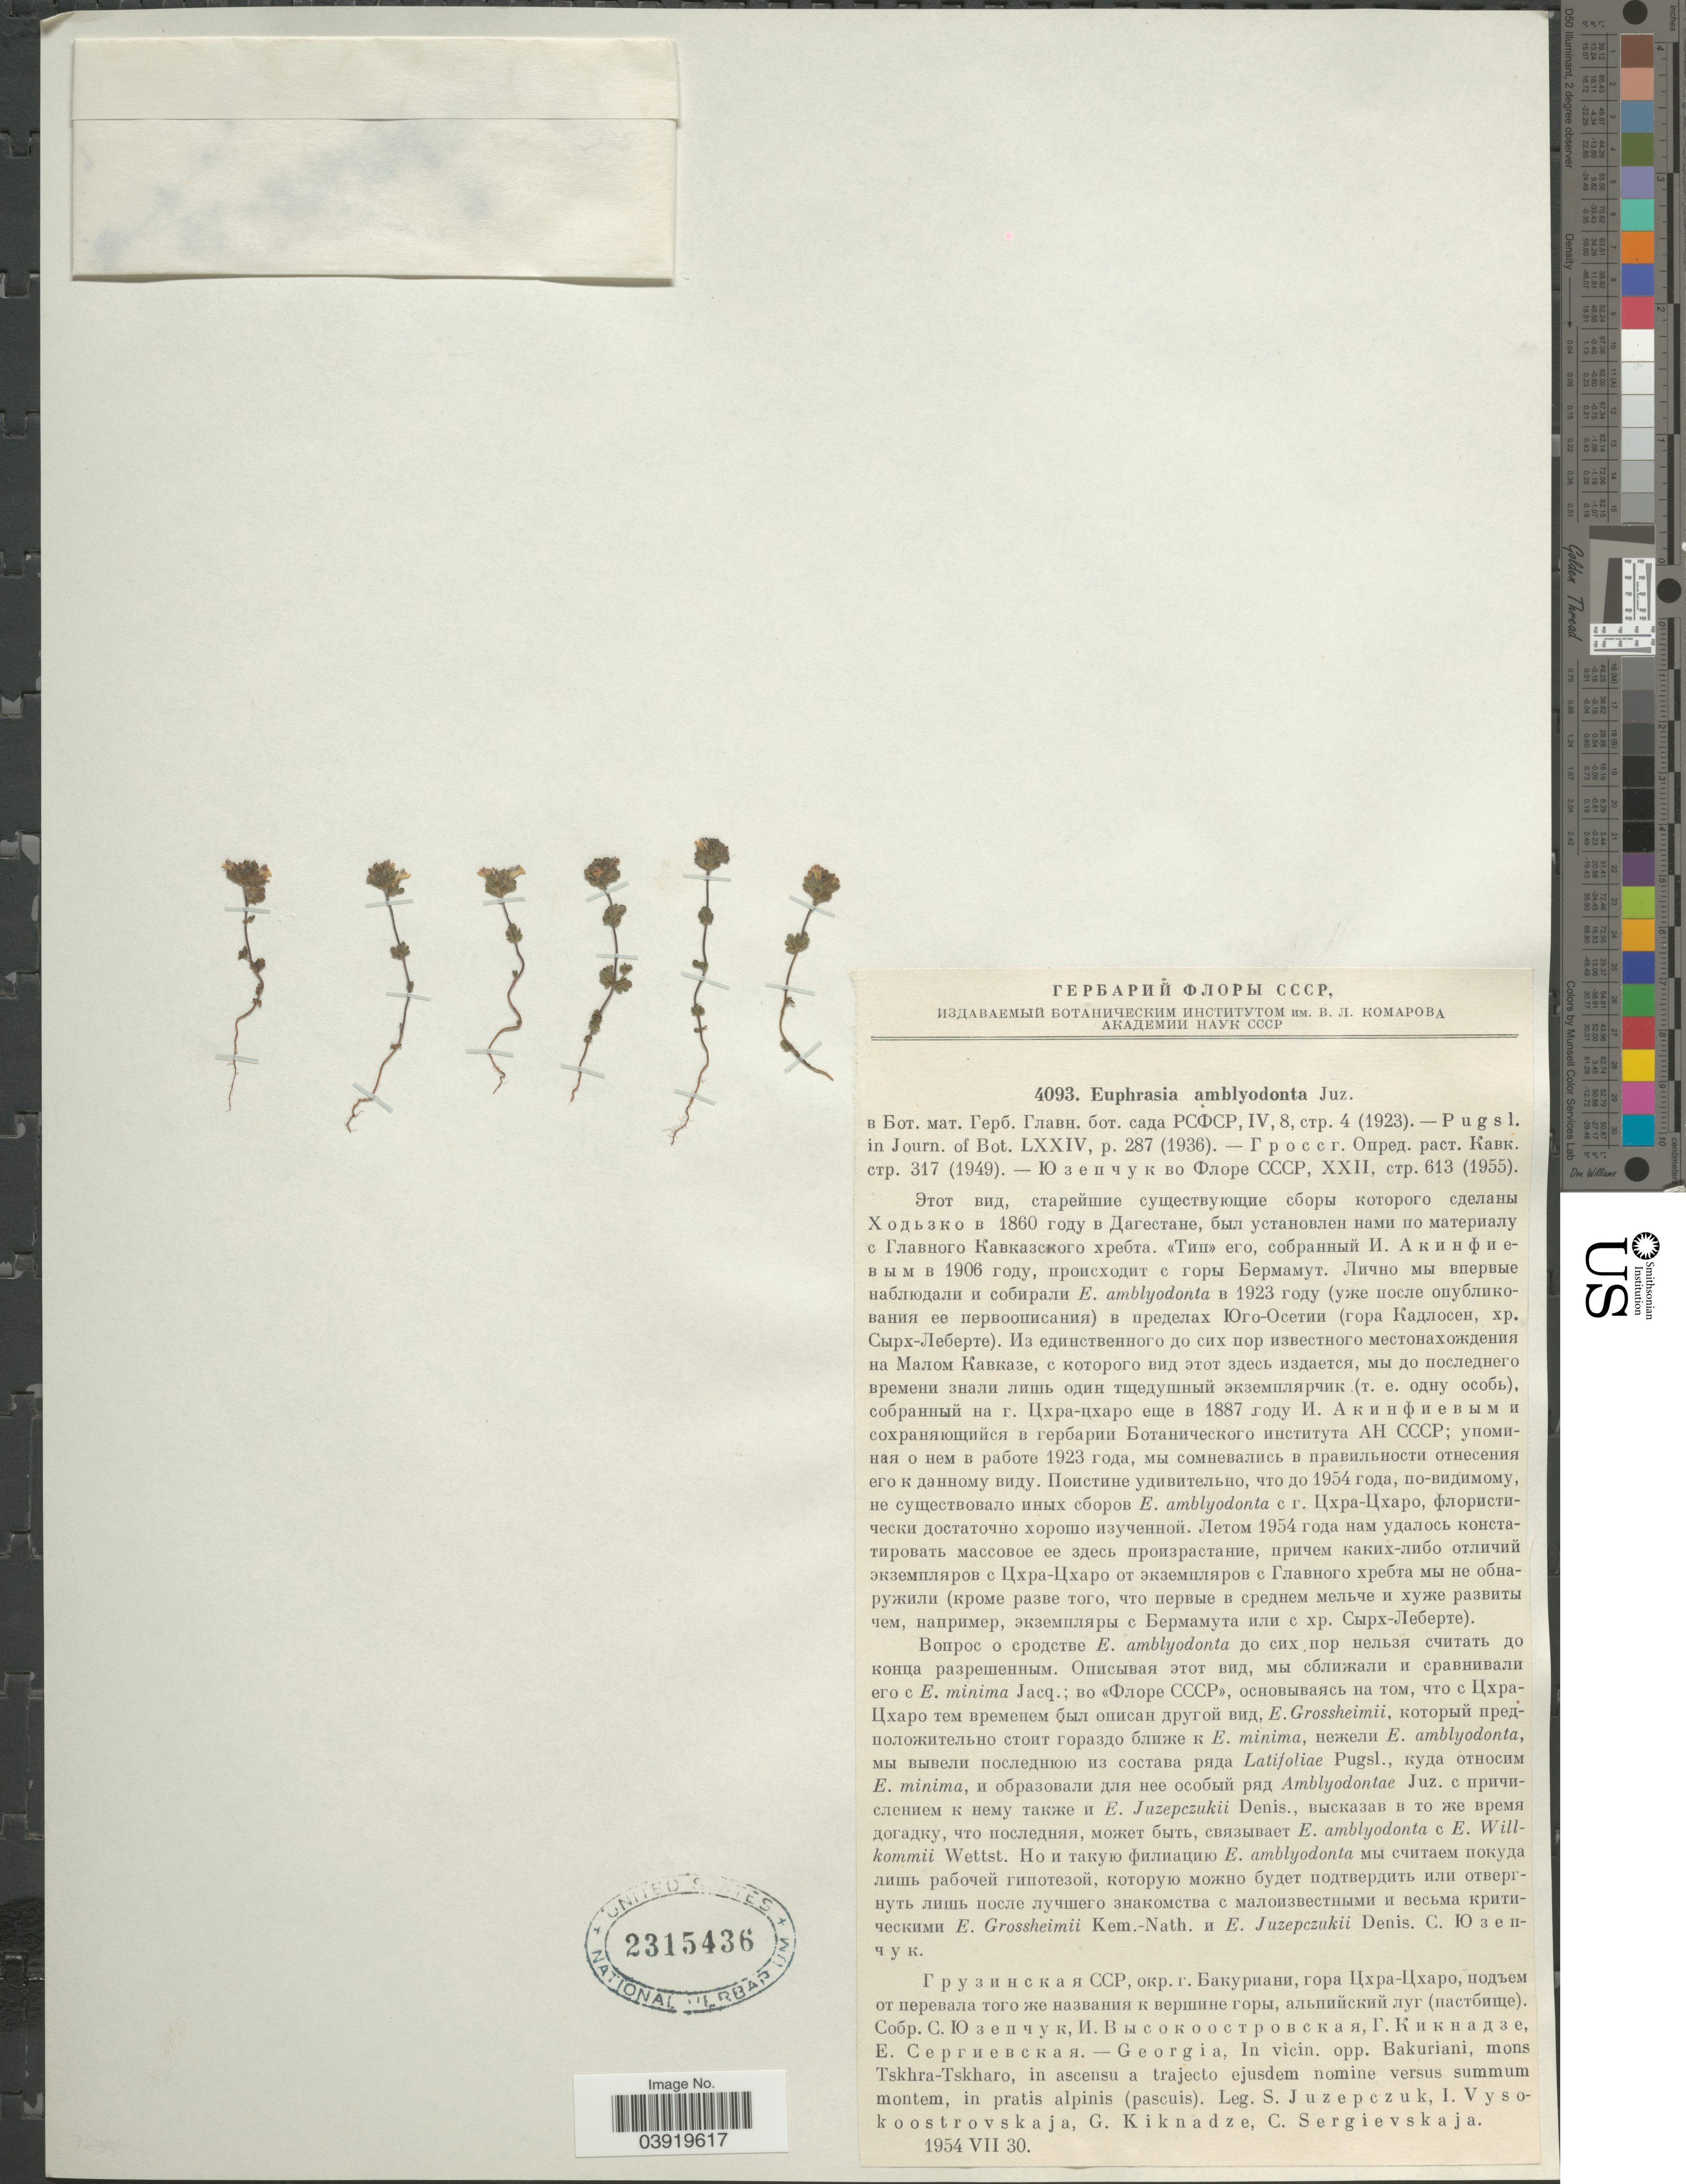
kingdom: Plantae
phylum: Tracheophyta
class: Magnoliopsida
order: Lamiales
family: Orobanchaceae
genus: Euphrasia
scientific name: Euphrasia amblyodonta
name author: Juz.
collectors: S. V. Juzepczuk, I. Vysokoostrovskaja, G. Kiknadze & C. Sergievskaja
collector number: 4093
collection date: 1954-07-30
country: Georgia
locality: In vicin. opp. Bakuriani, mons Tskhra-Tskharo, in ascensu a trajecto ejusdem nomine versus summum montem, in pratis alpinis (pascuis).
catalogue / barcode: US 2315436